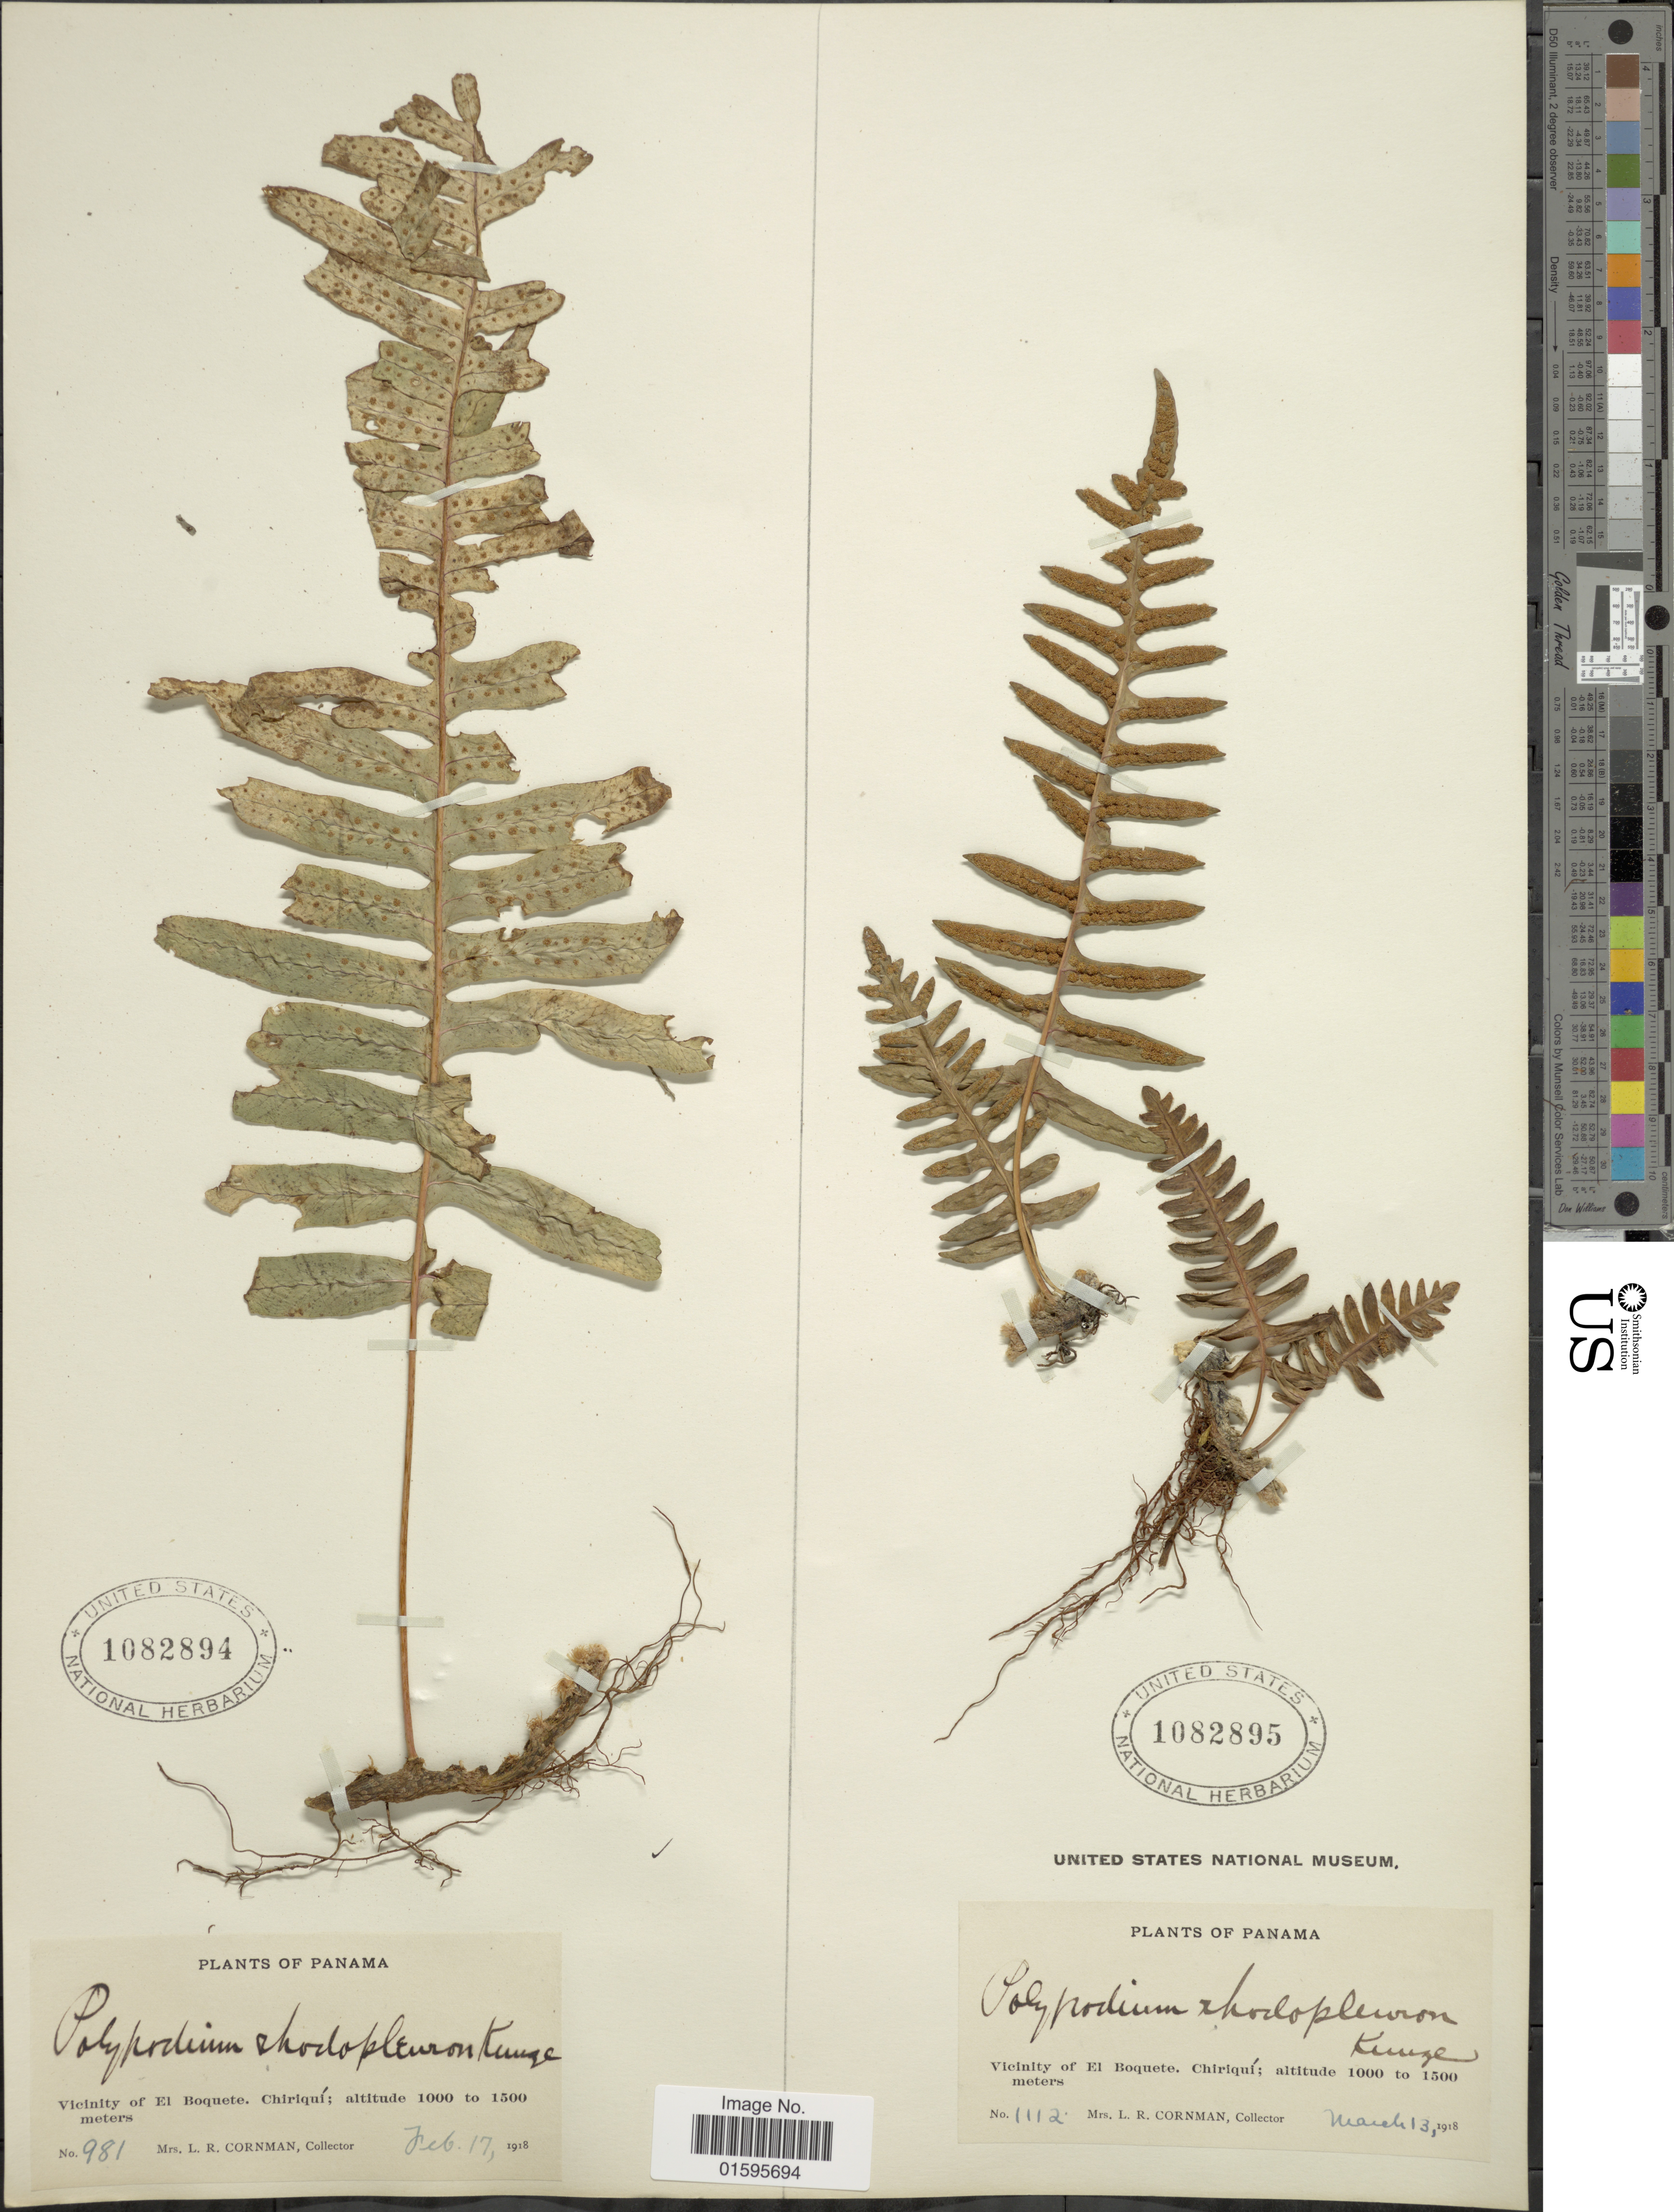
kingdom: Plantae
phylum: Tracheophyta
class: Polypodiopsida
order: Polypodiales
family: Polypodiaceae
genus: Polypodium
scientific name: Polypodium rhodopleuron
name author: Kunze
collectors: L. Cornman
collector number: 981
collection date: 1918-02-17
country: Panama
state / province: Chiriqui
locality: Vicinity of El Boquete, Chiriqui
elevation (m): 1000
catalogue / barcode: US 1082894